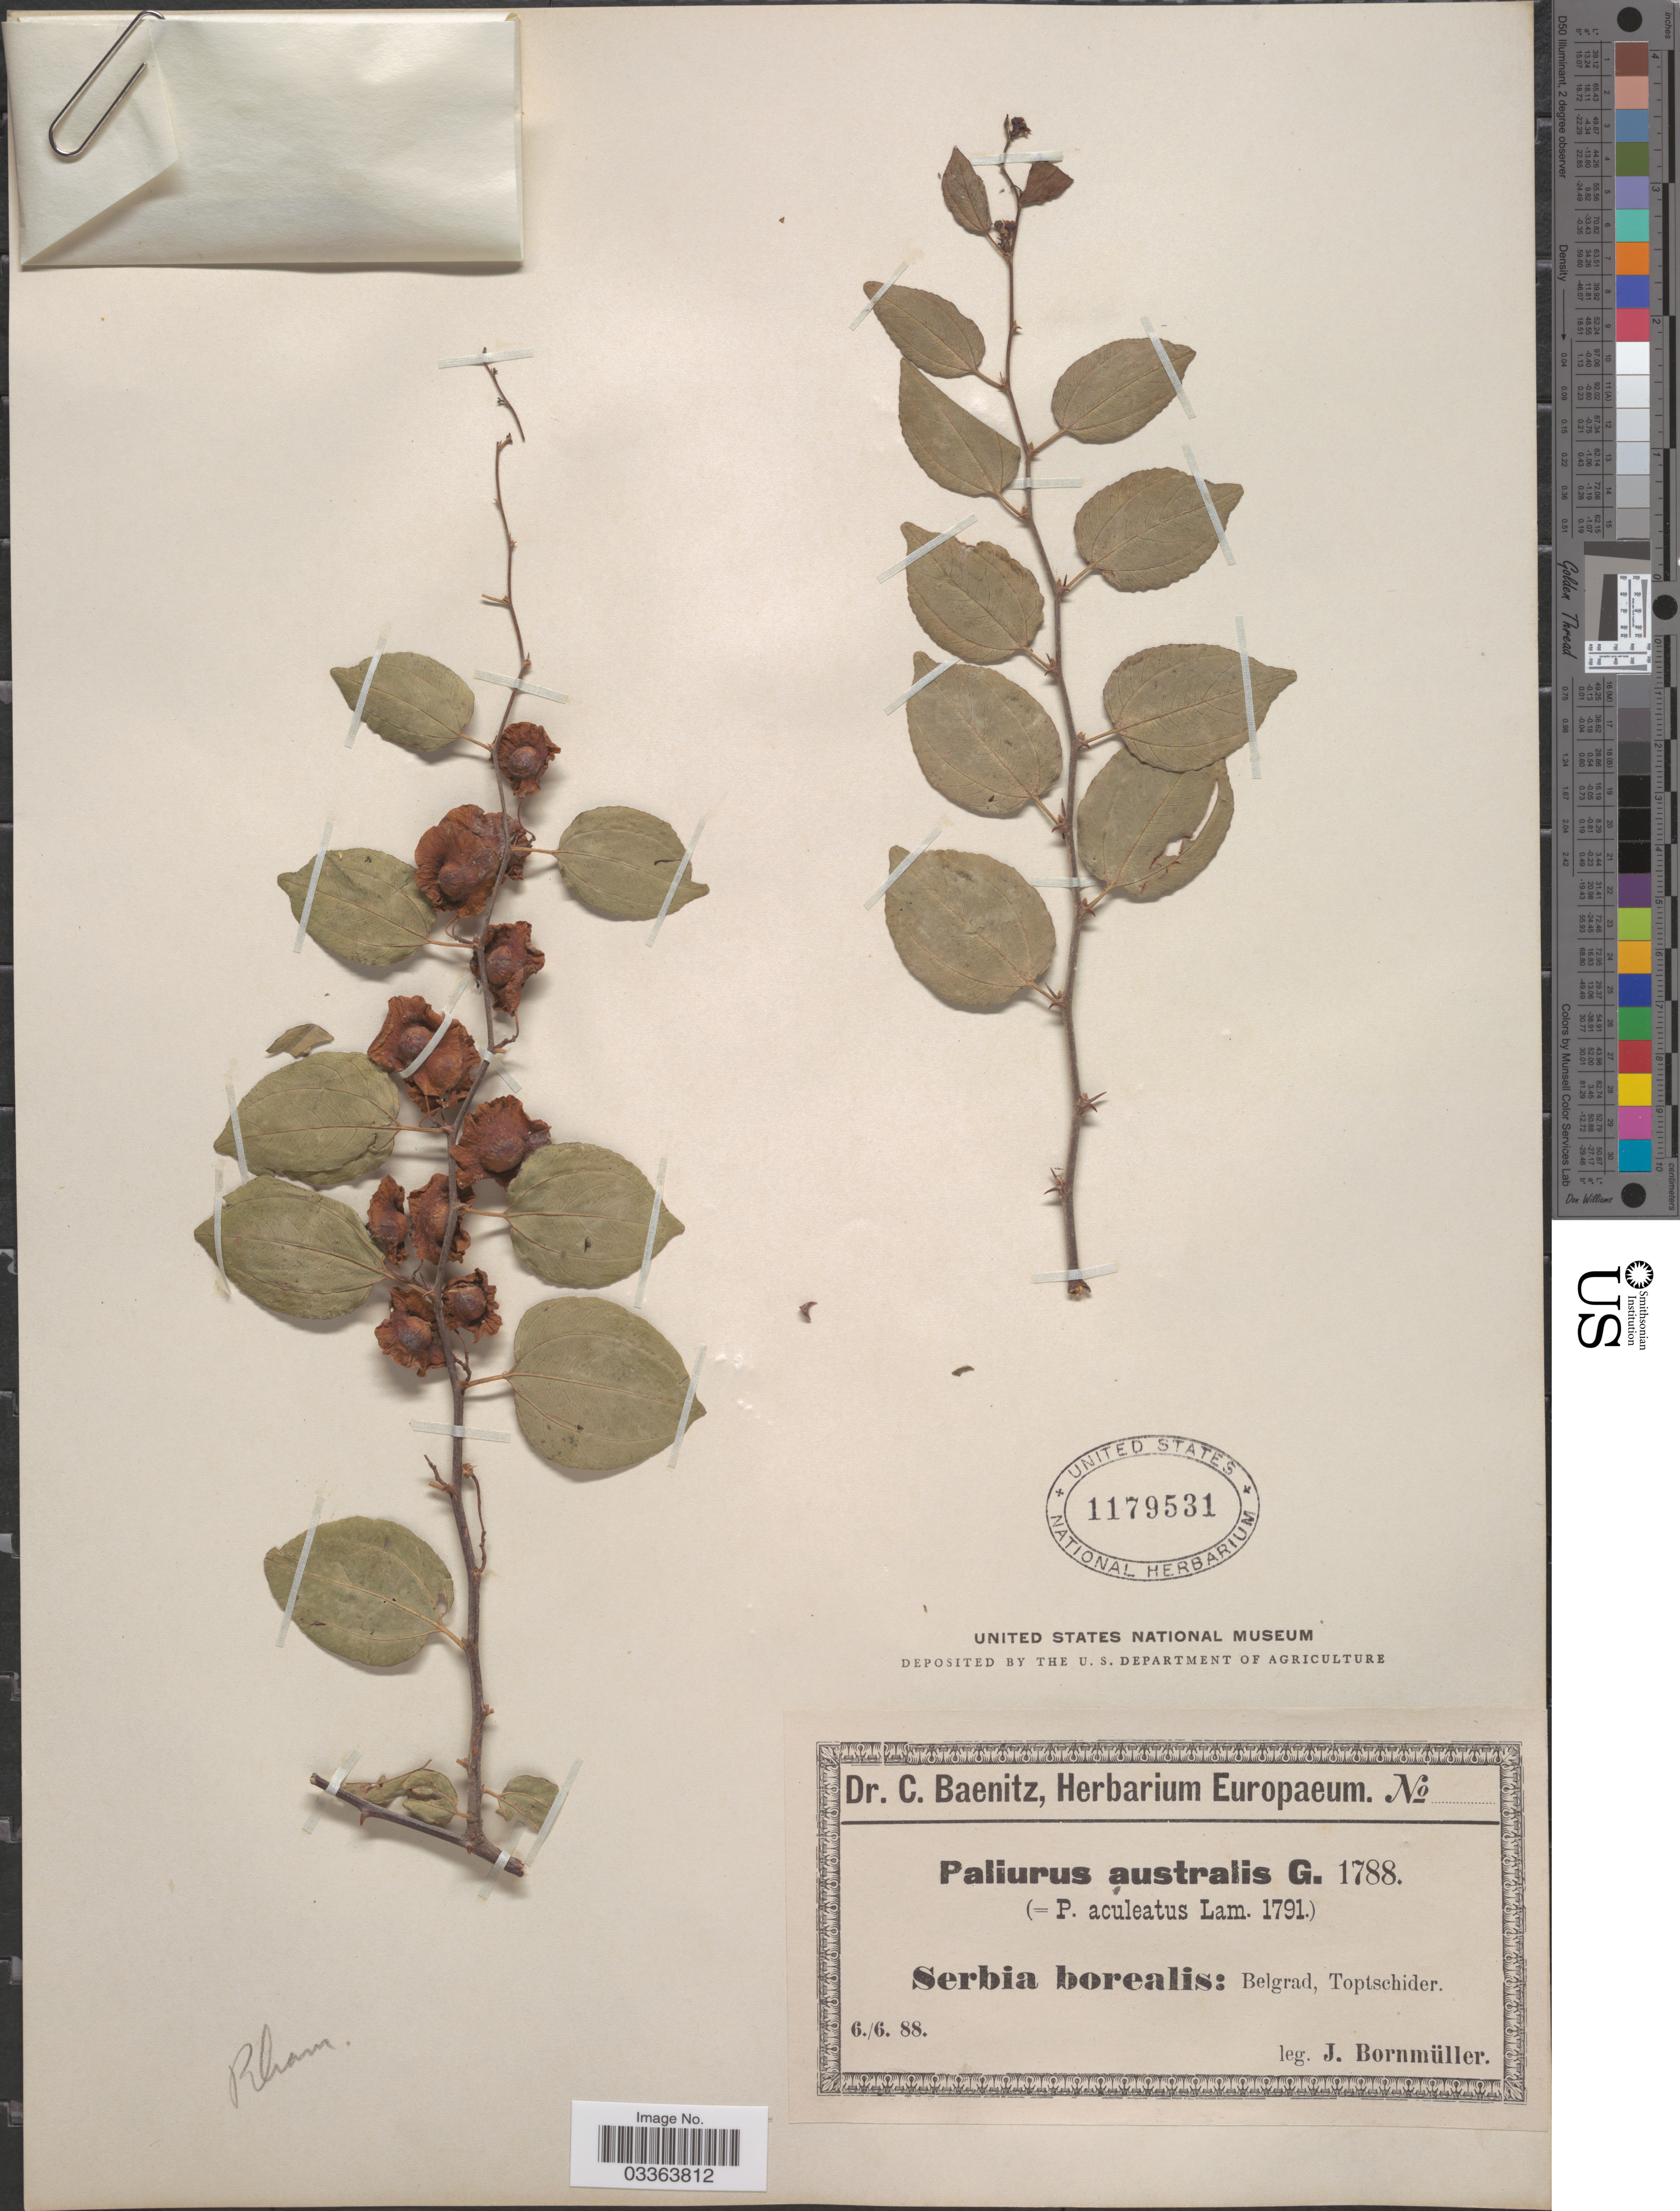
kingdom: Plantae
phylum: Tracheophyta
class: Magnoliopsida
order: Rosales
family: Rhamnaceae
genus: Paliurus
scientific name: Paliurus australis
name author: Gaertn.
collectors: J. Bornmüller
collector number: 1788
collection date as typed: Transcribed d/m/y: 6/6/88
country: Serbia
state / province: Belgrade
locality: Serbia borealis: Belgrad, Toptschider.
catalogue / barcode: US 1179531